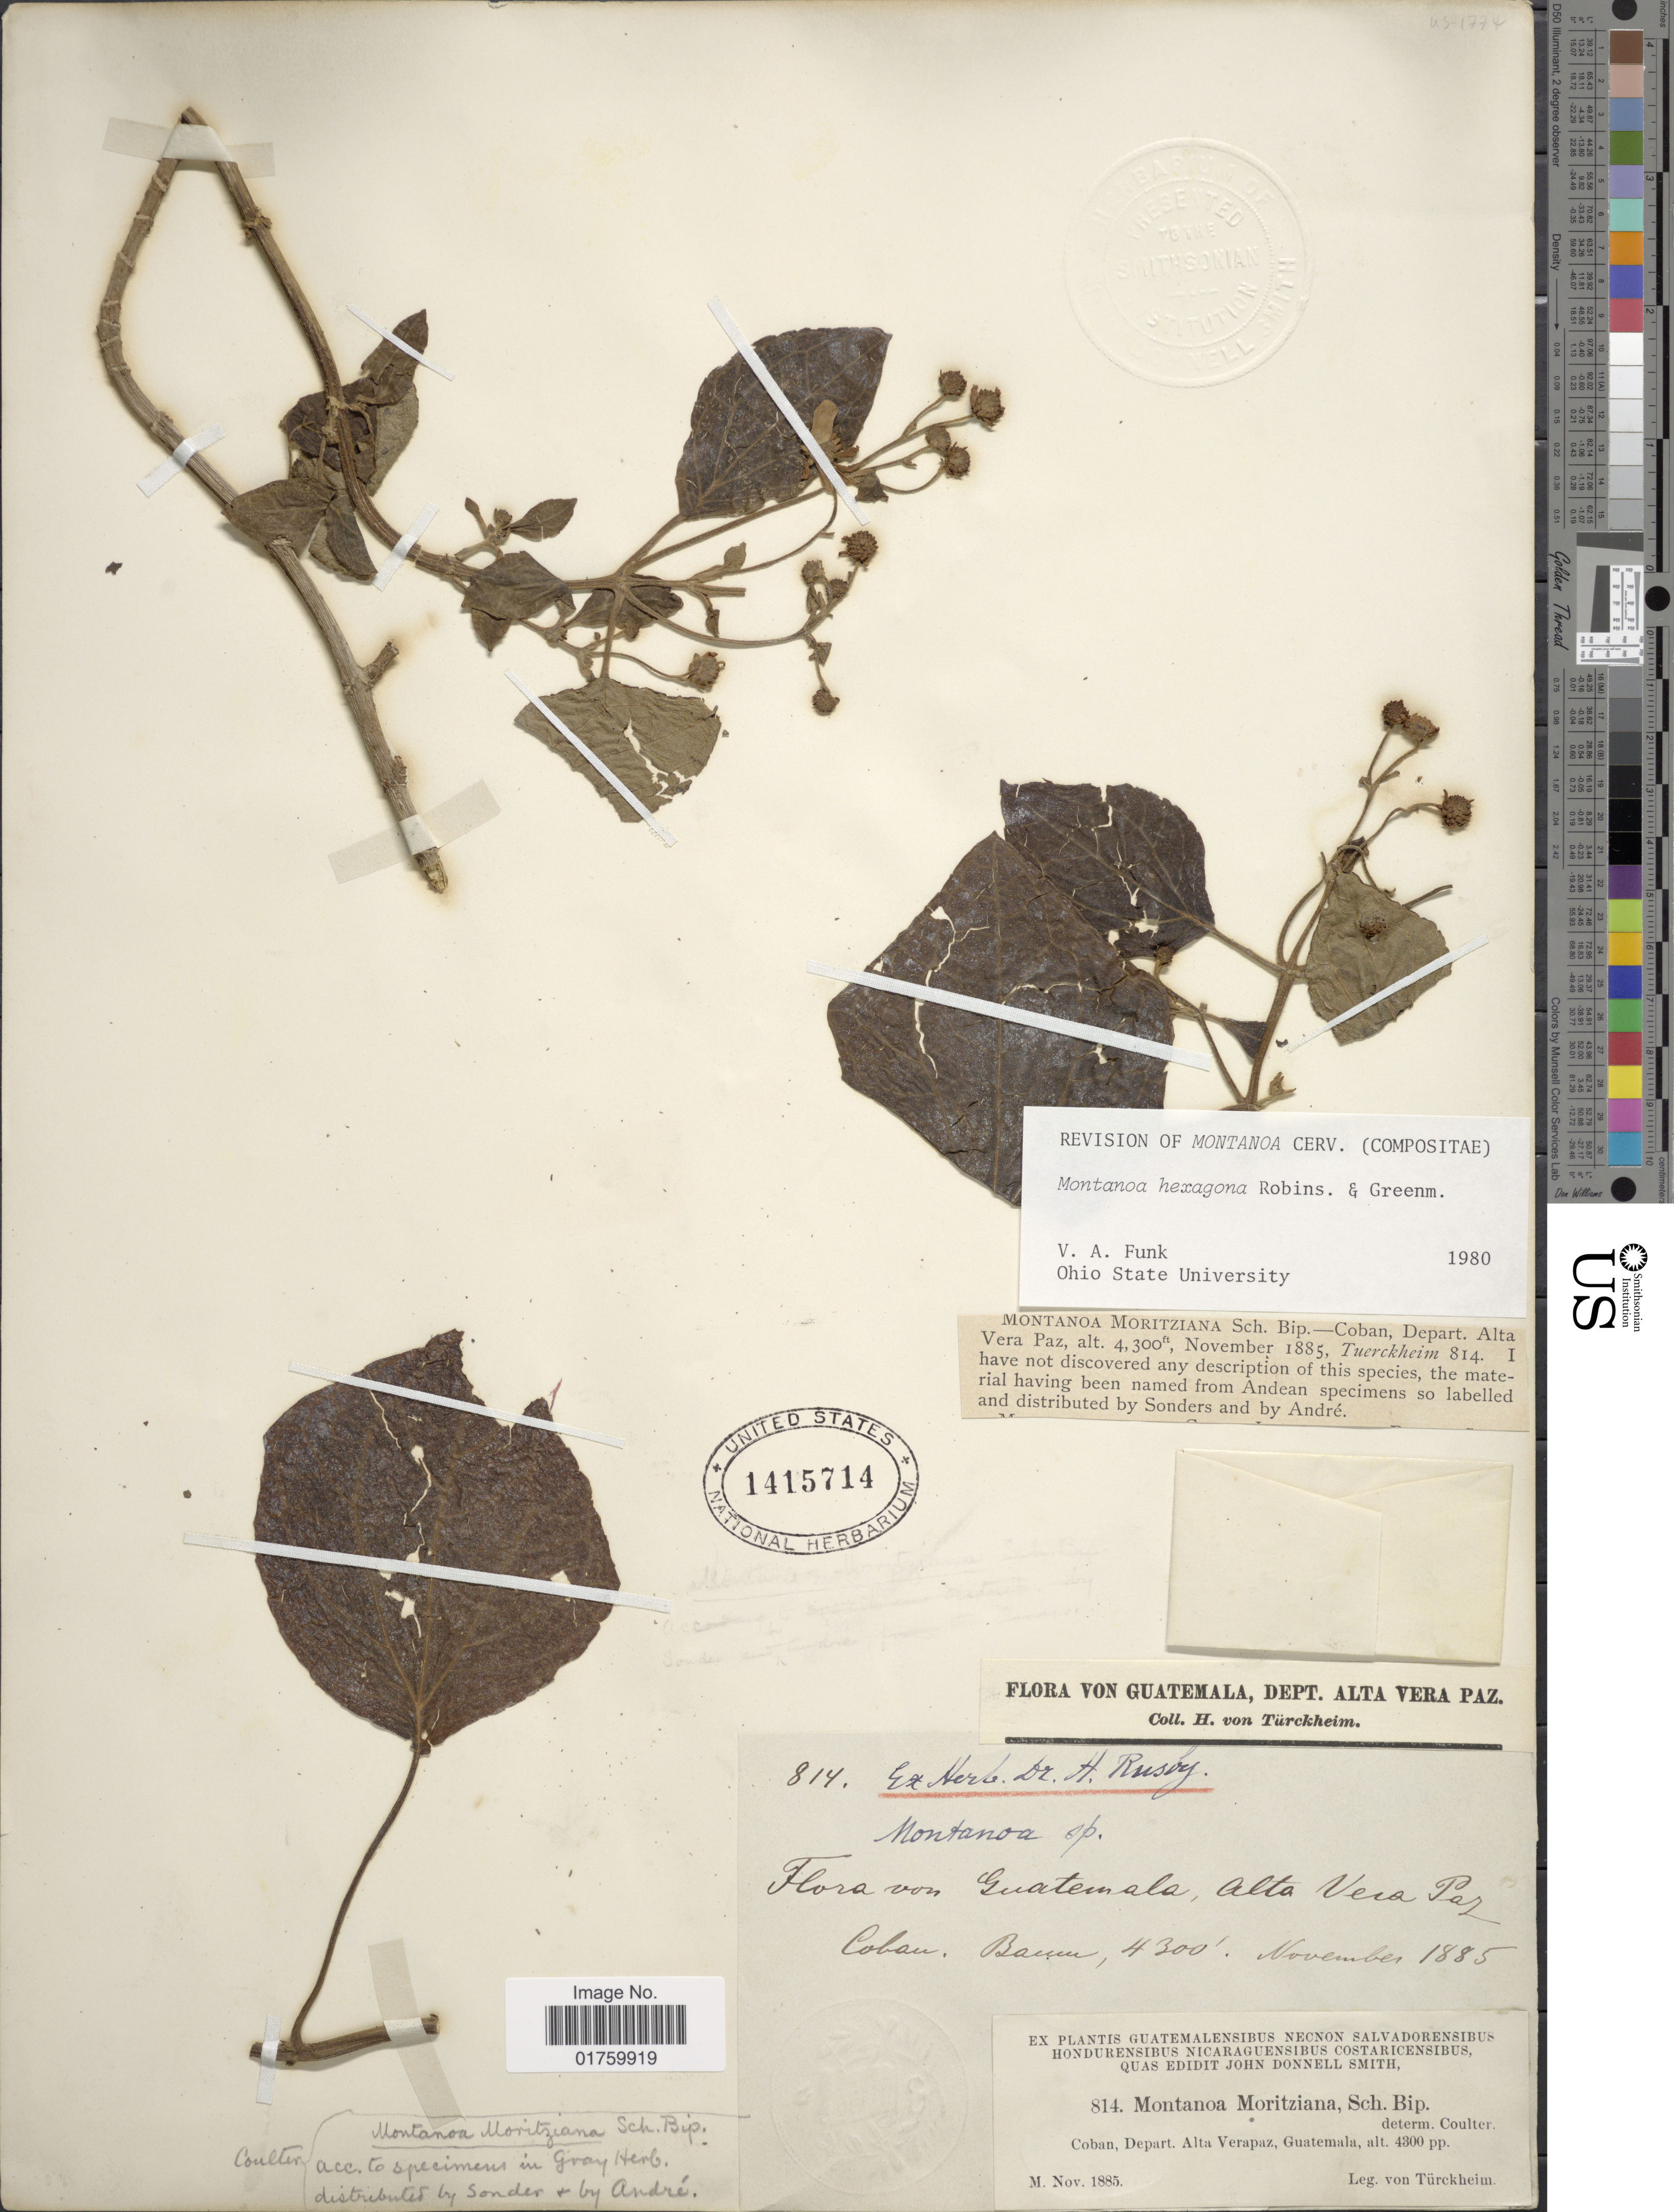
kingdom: Plantae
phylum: Tracheophyta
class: Magnoliopsida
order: Asterales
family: Asteraceae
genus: Montanoa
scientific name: Montanoa hexagona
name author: B.L. Rob. & Greenm.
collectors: H. von Türckheim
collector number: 814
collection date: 1885-11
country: Guatemala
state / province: Alta Verapaz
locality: Cobán, baum [tree]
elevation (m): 1311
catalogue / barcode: US 1415714